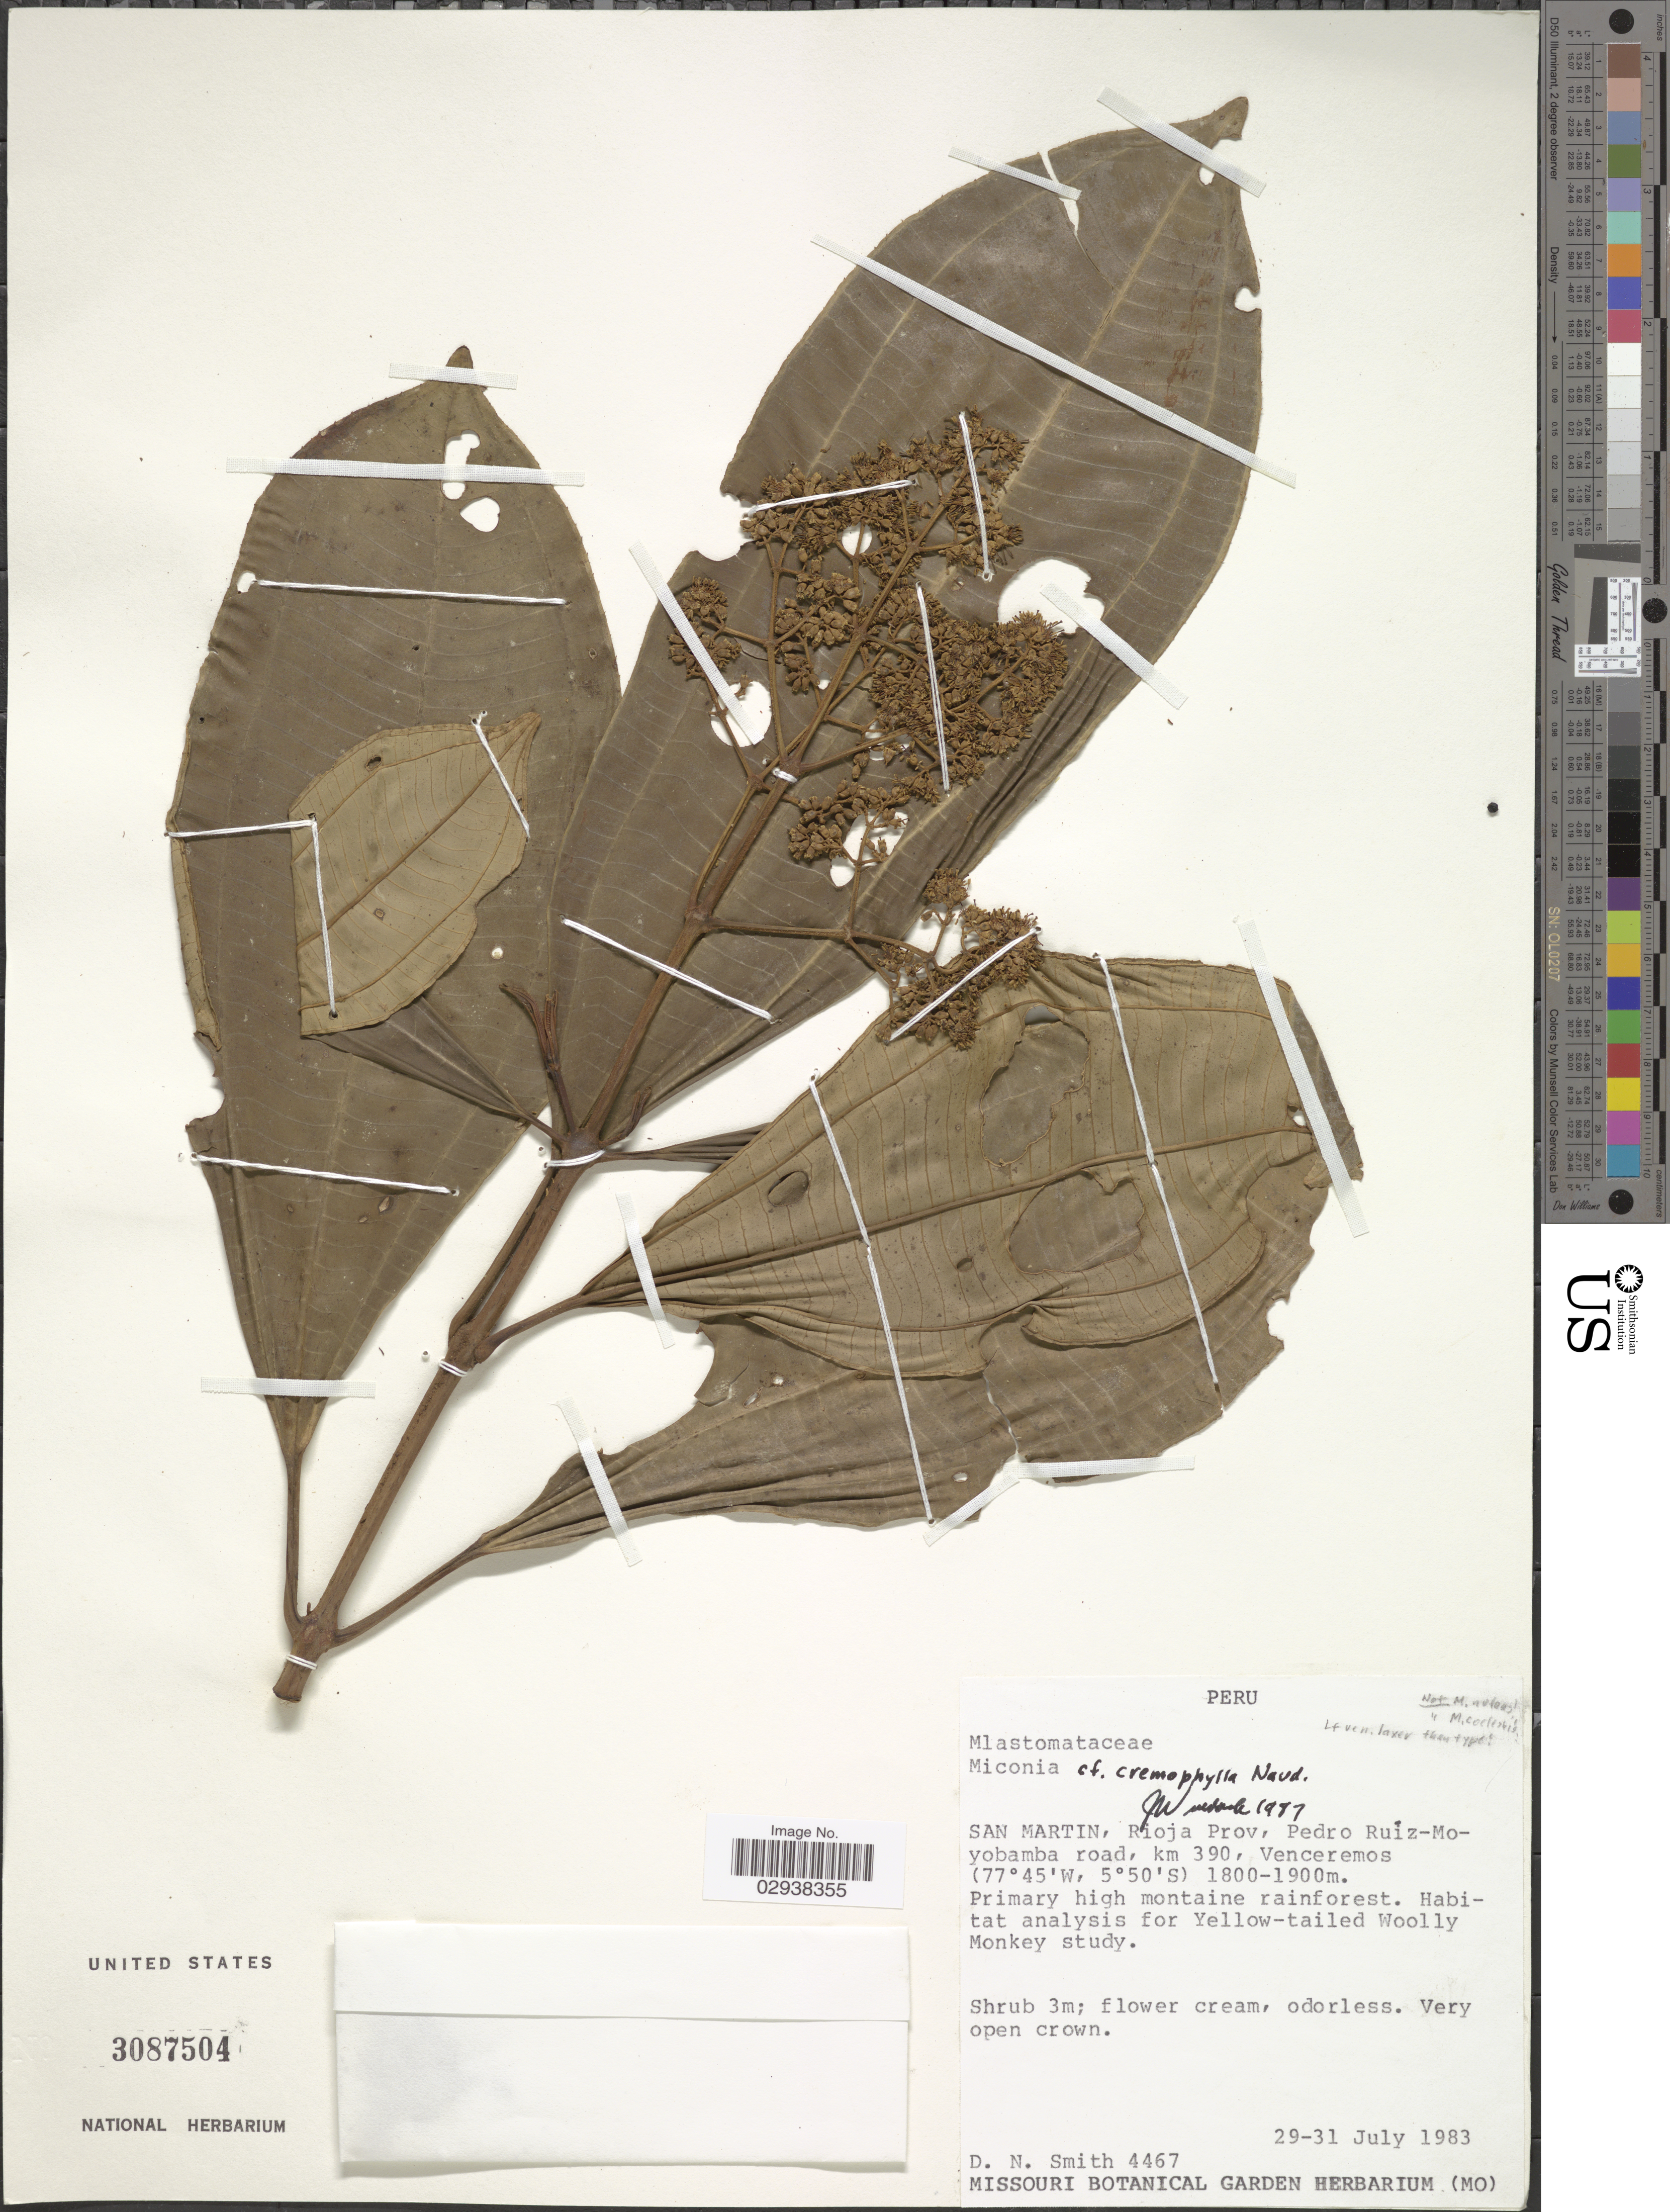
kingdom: Plantae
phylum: Tracheophyta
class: Magnoliopsida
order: Myrtales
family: Melastomataceae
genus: Miconia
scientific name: Miconia cremophylla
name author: Naudin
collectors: D. Smith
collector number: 4467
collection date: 1983-07-29/1983-07-31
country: Peru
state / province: San Martín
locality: Rioja Prov, Pedro Ruiz-Moyobamba road, km 390, Venceremos.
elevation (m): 1800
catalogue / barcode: US 3087504